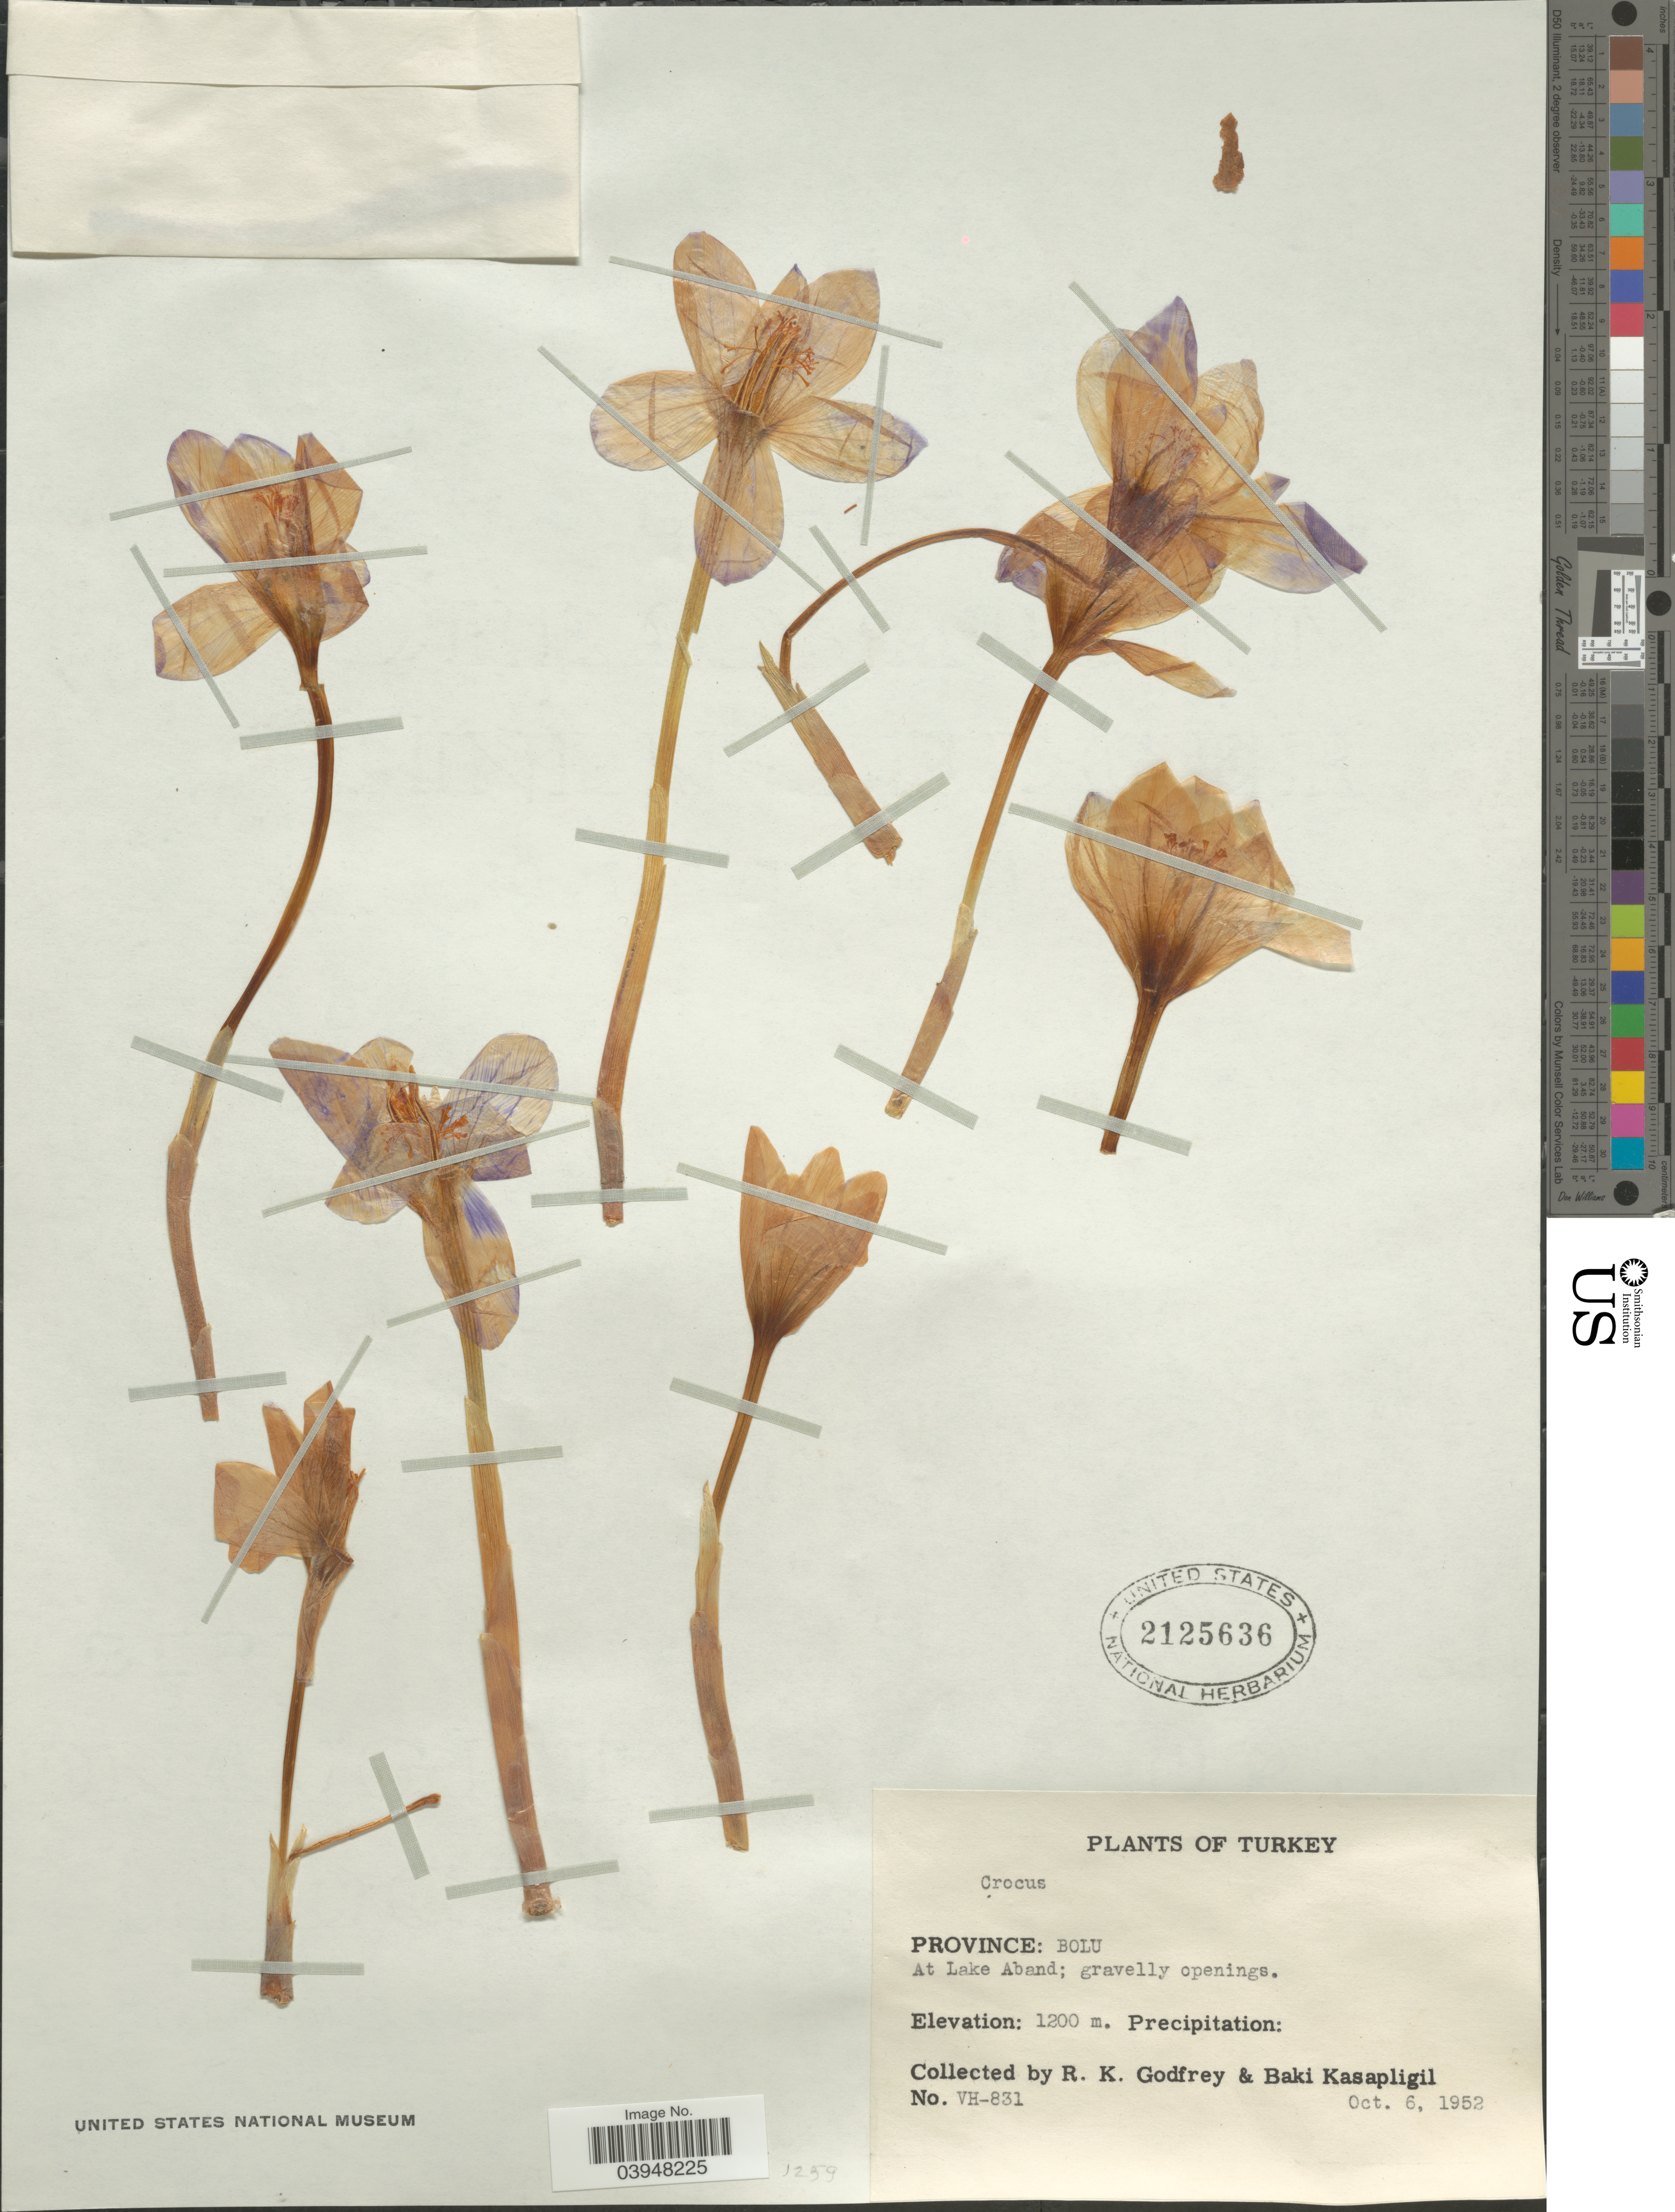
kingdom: Plantae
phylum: Tracheophyta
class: Liliopsida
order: Asparagales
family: Iridaceae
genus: Crocus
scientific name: Crocus sp.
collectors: R. K. Godfrey & B. Kasapligil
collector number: VH-831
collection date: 1952-10-06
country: Turkey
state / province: Bolu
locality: At Lake Aband; gravelly openings.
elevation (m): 1200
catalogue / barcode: US 2125636